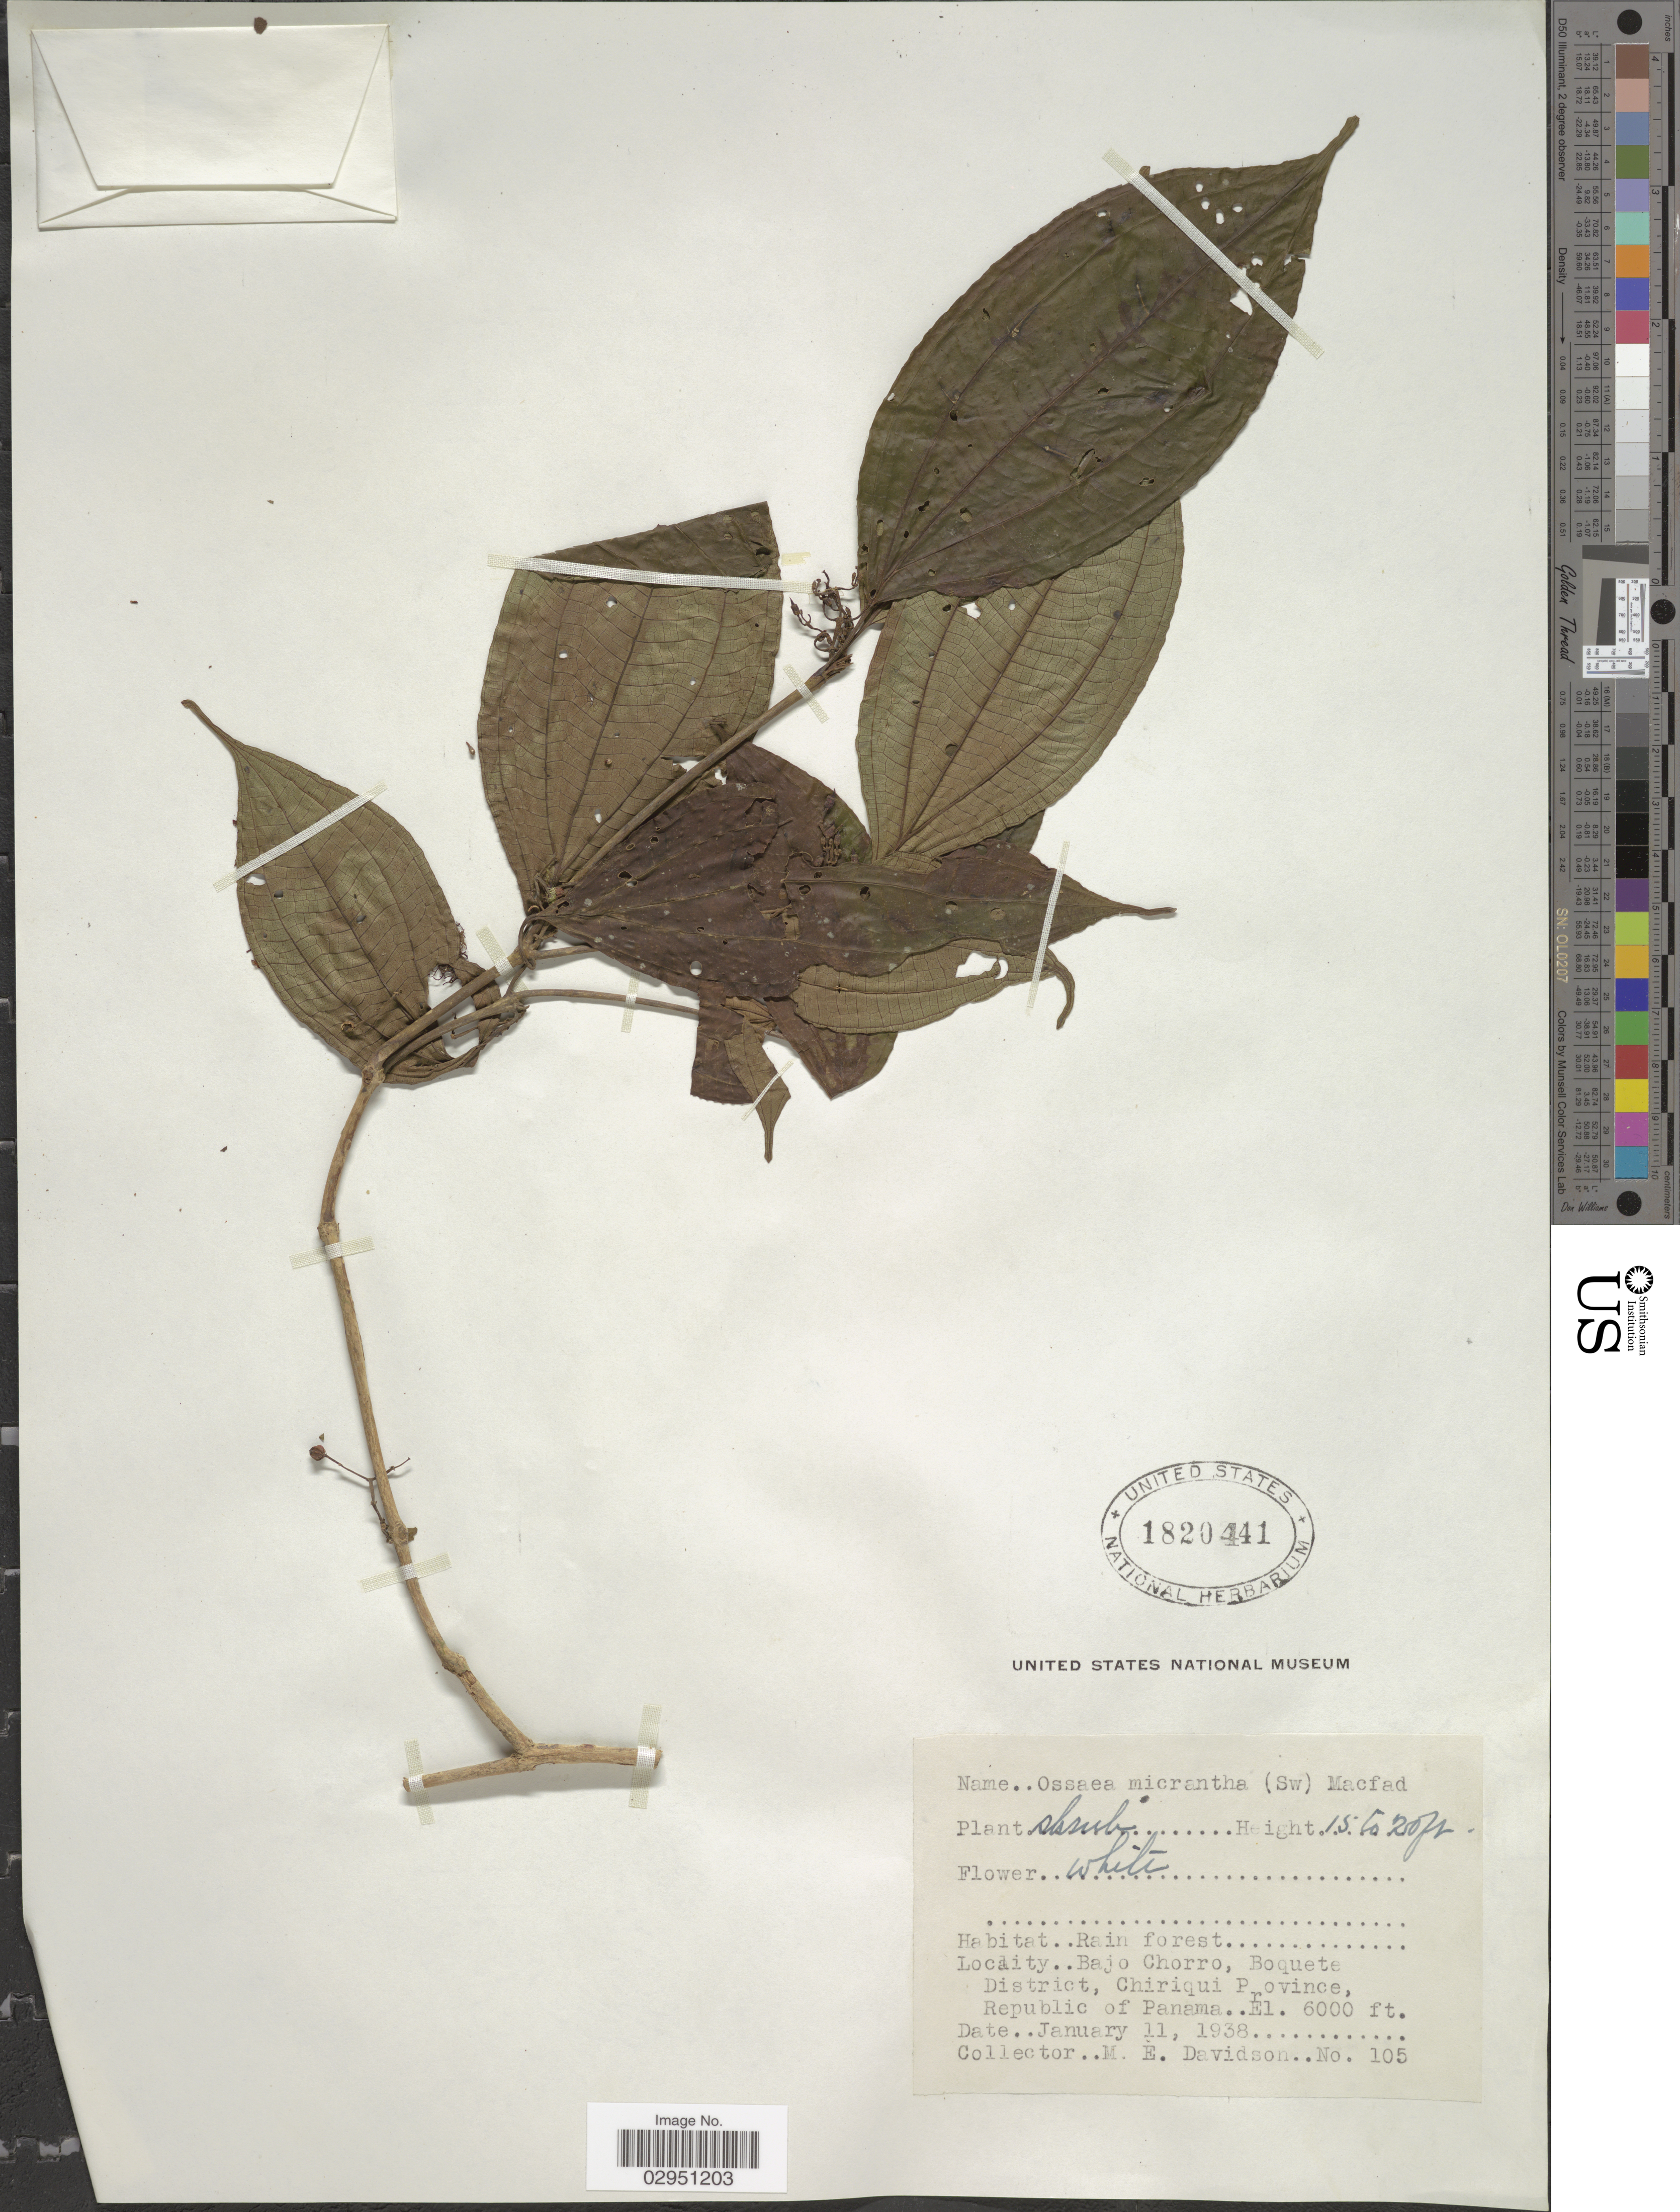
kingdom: Plantae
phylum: Tracheophyta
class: Magnoliopsida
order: Myrtales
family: Melastomataceae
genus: Ossaea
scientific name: Ossaea micrantha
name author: (Sw.) Macfad. ex Cogn.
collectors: M. E. Davidson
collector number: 105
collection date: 1938-01-11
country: Panama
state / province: Chiriqui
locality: Bajo Chorro, Boquete District.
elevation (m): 1829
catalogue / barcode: US 1820441